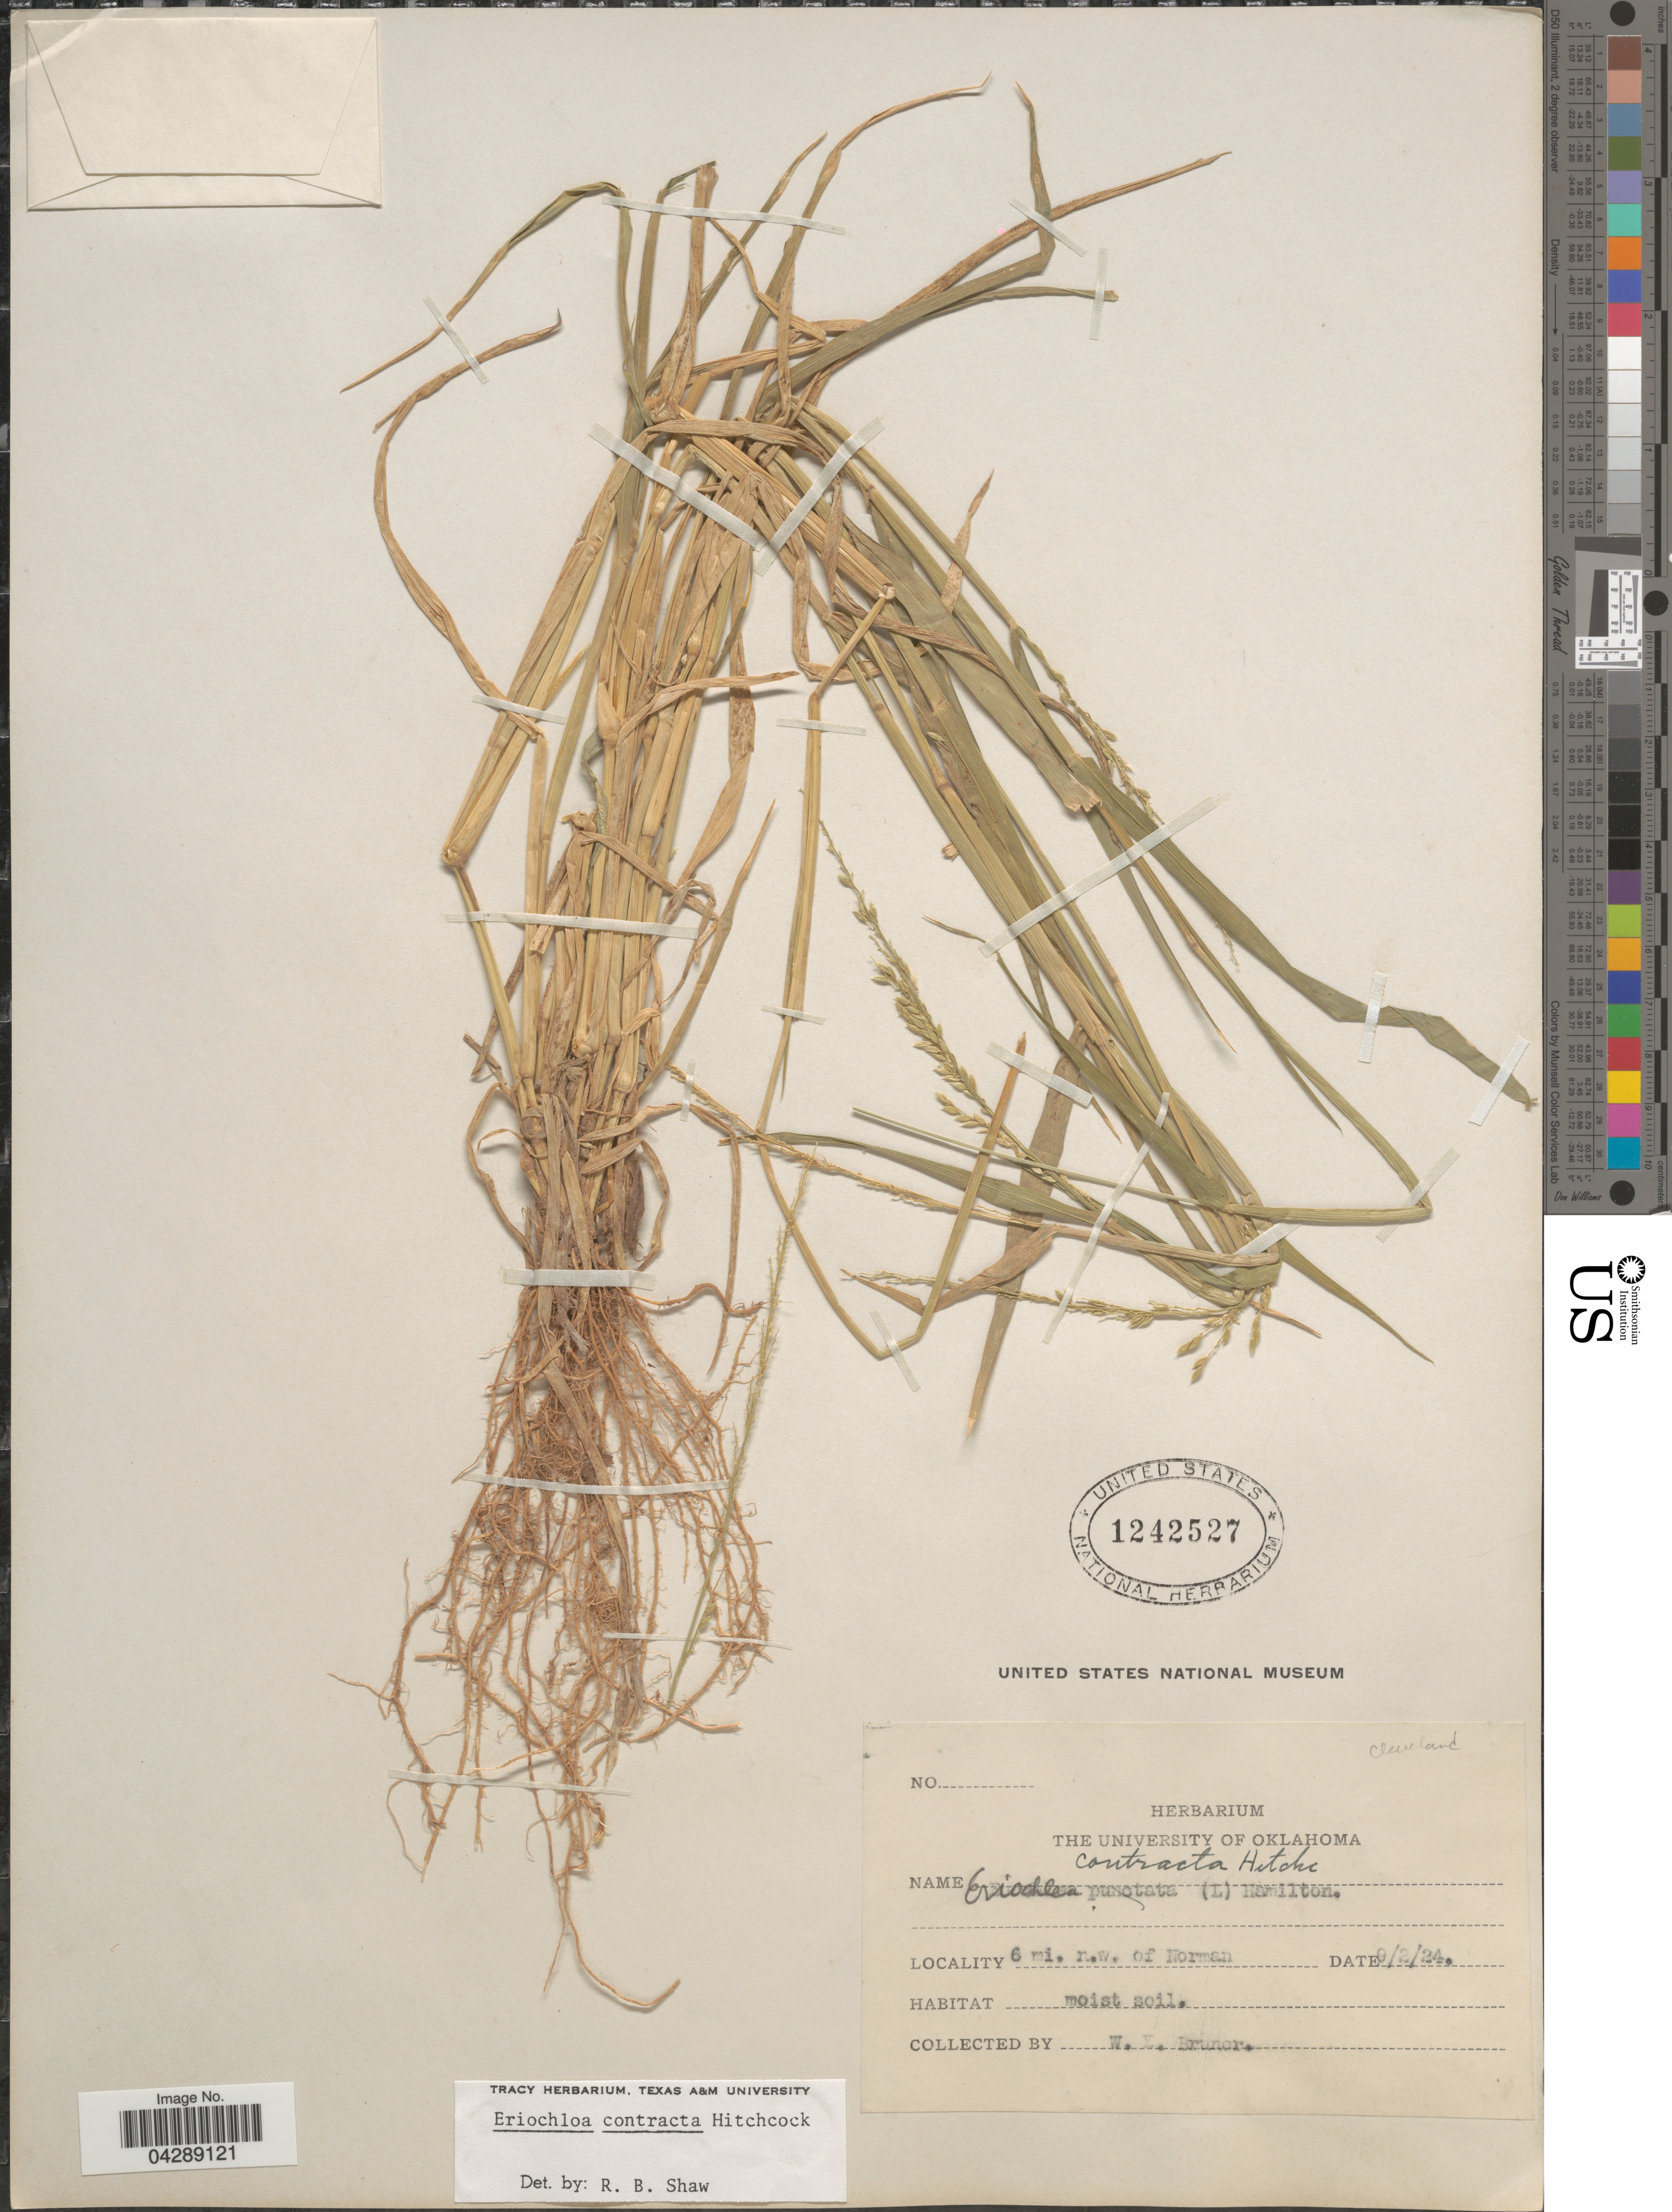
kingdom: Plantae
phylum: Tracheophyta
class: Liliopsida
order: Poales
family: Poaceae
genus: Eriochloa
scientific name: Eriochloa contracta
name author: Hitchc.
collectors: W. Bruner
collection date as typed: Transcribed d/m/y: 2/9/24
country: United States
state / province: Oklahoma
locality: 6 mi. n.w. of Norman.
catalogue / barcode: US 1242527